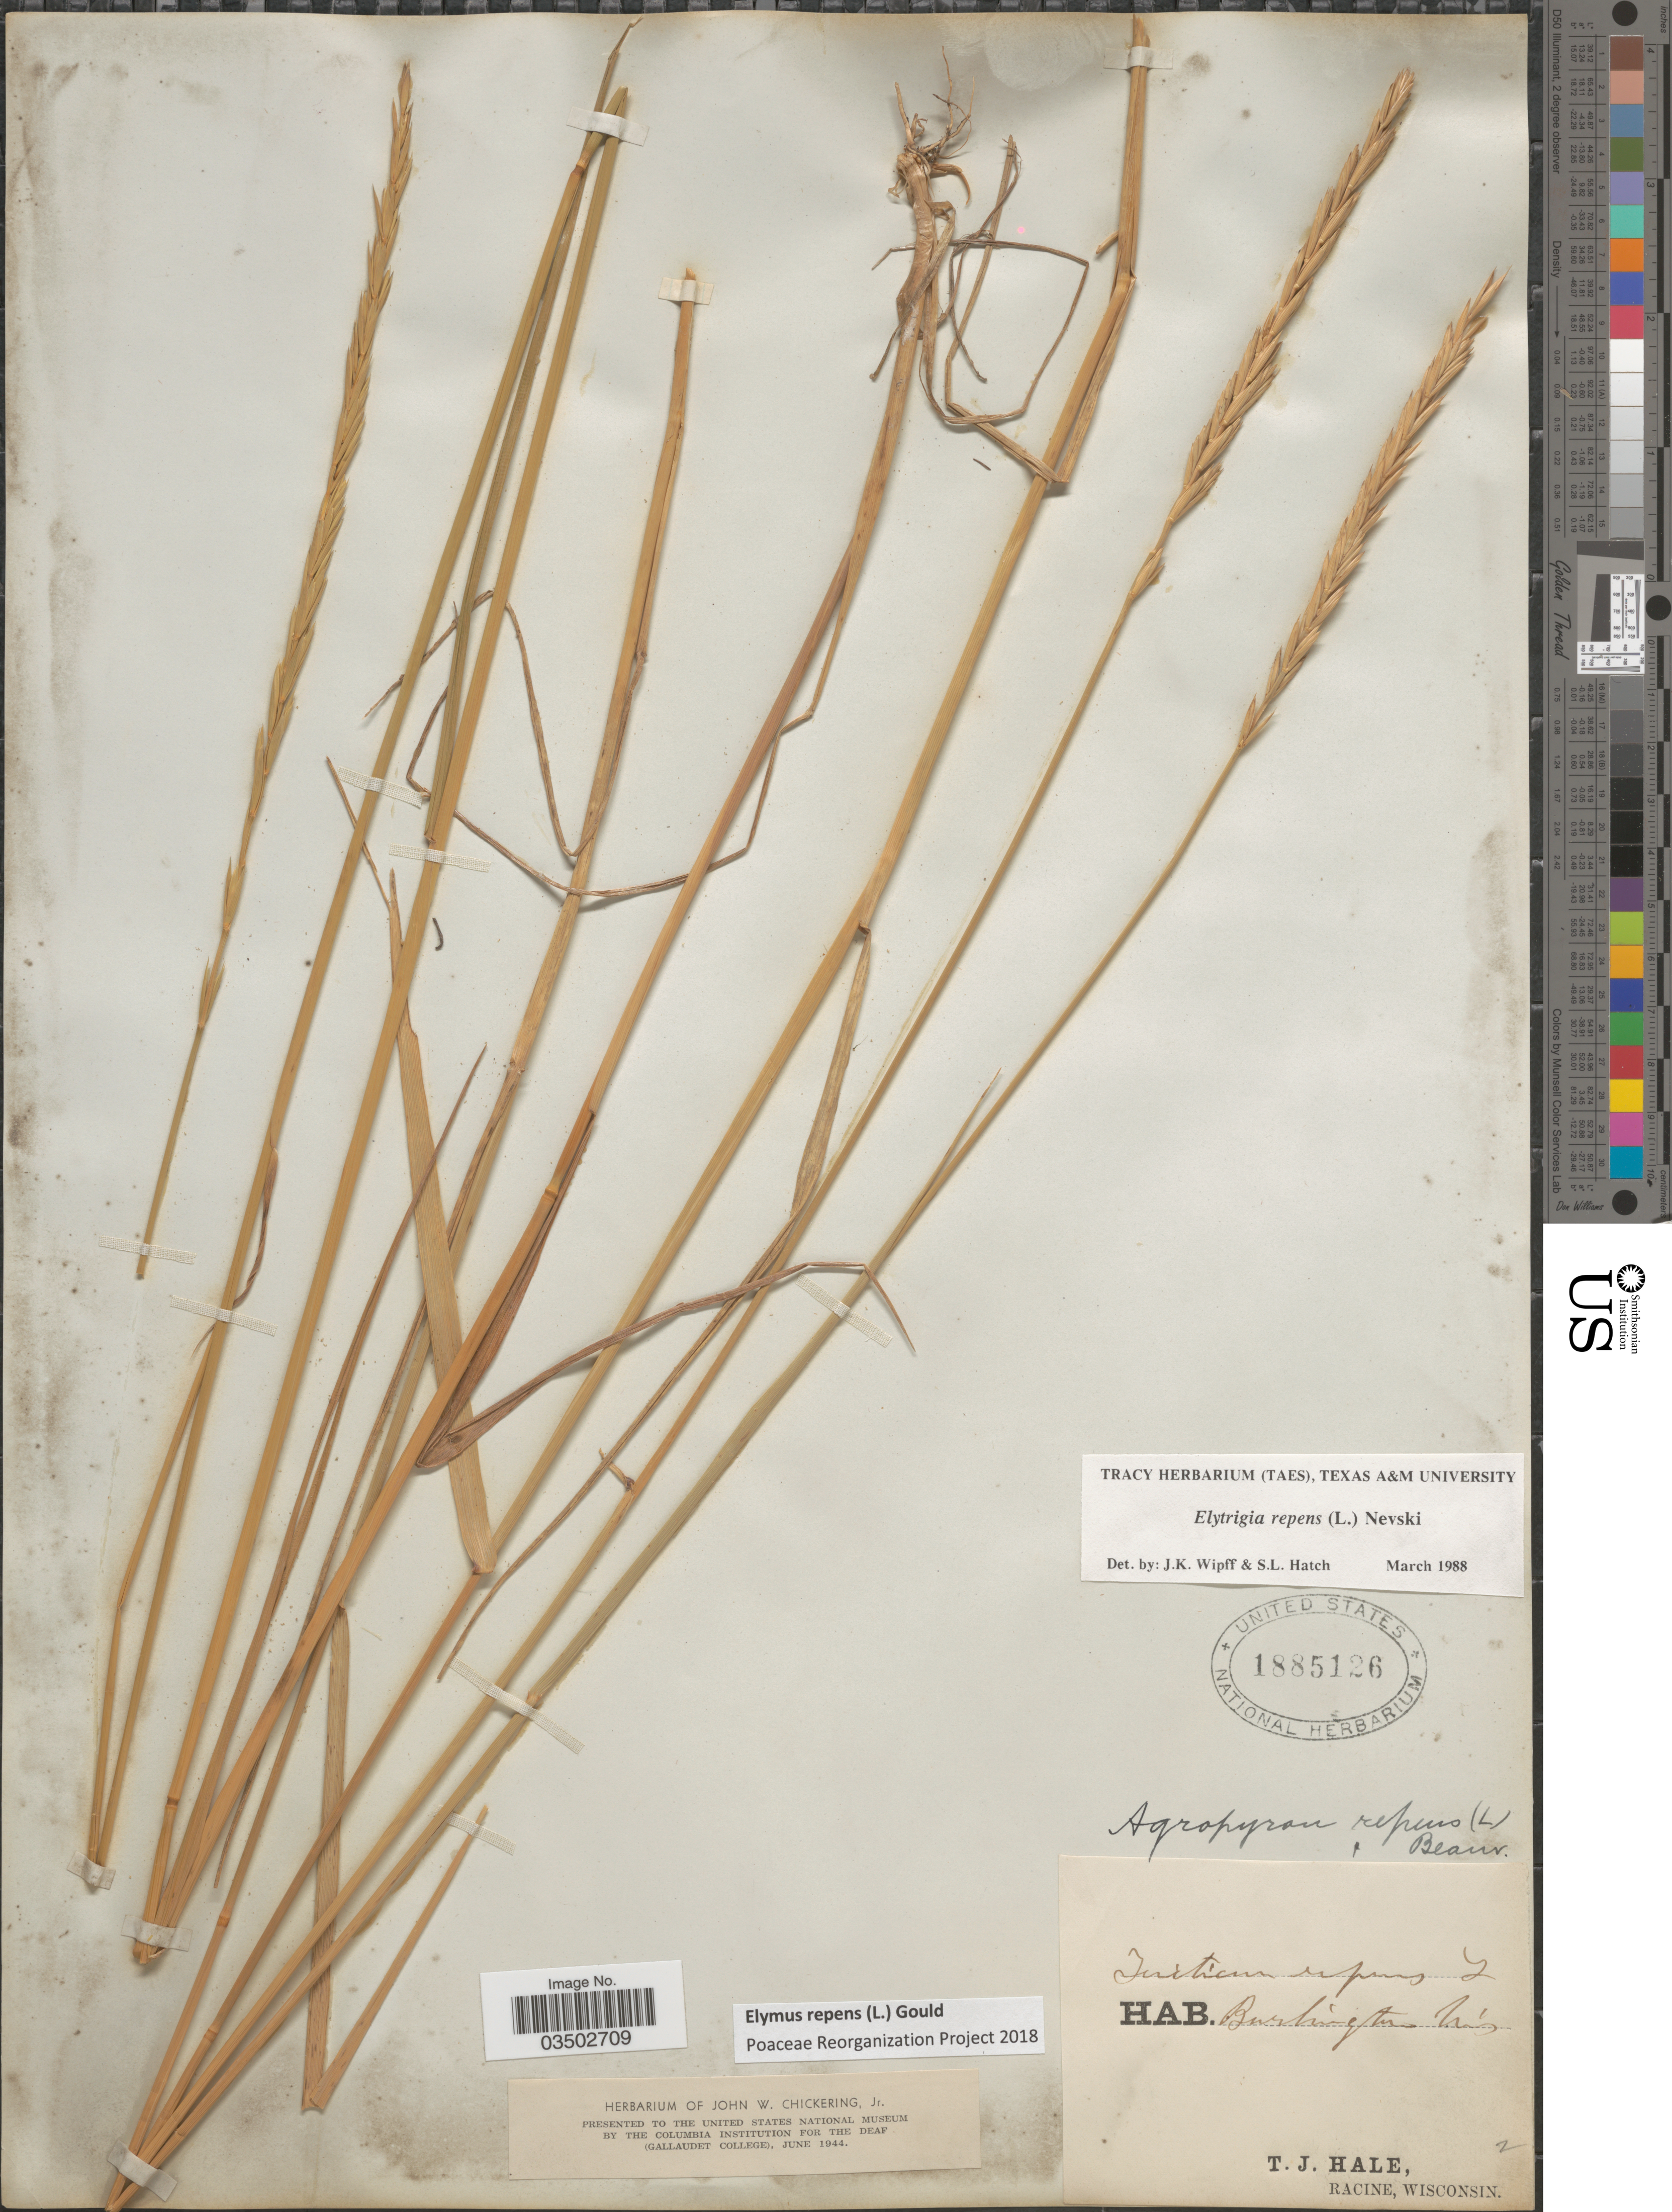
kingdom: Plantae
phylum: Tracheophyta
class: Liliopsida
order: Poales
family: Poaceae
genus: Elymus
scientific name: Elymus repens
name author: (L.) Gould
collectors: T. Hale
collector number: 2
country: United States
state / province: Wisconsin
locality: Burlington.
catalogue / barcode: US 1885126